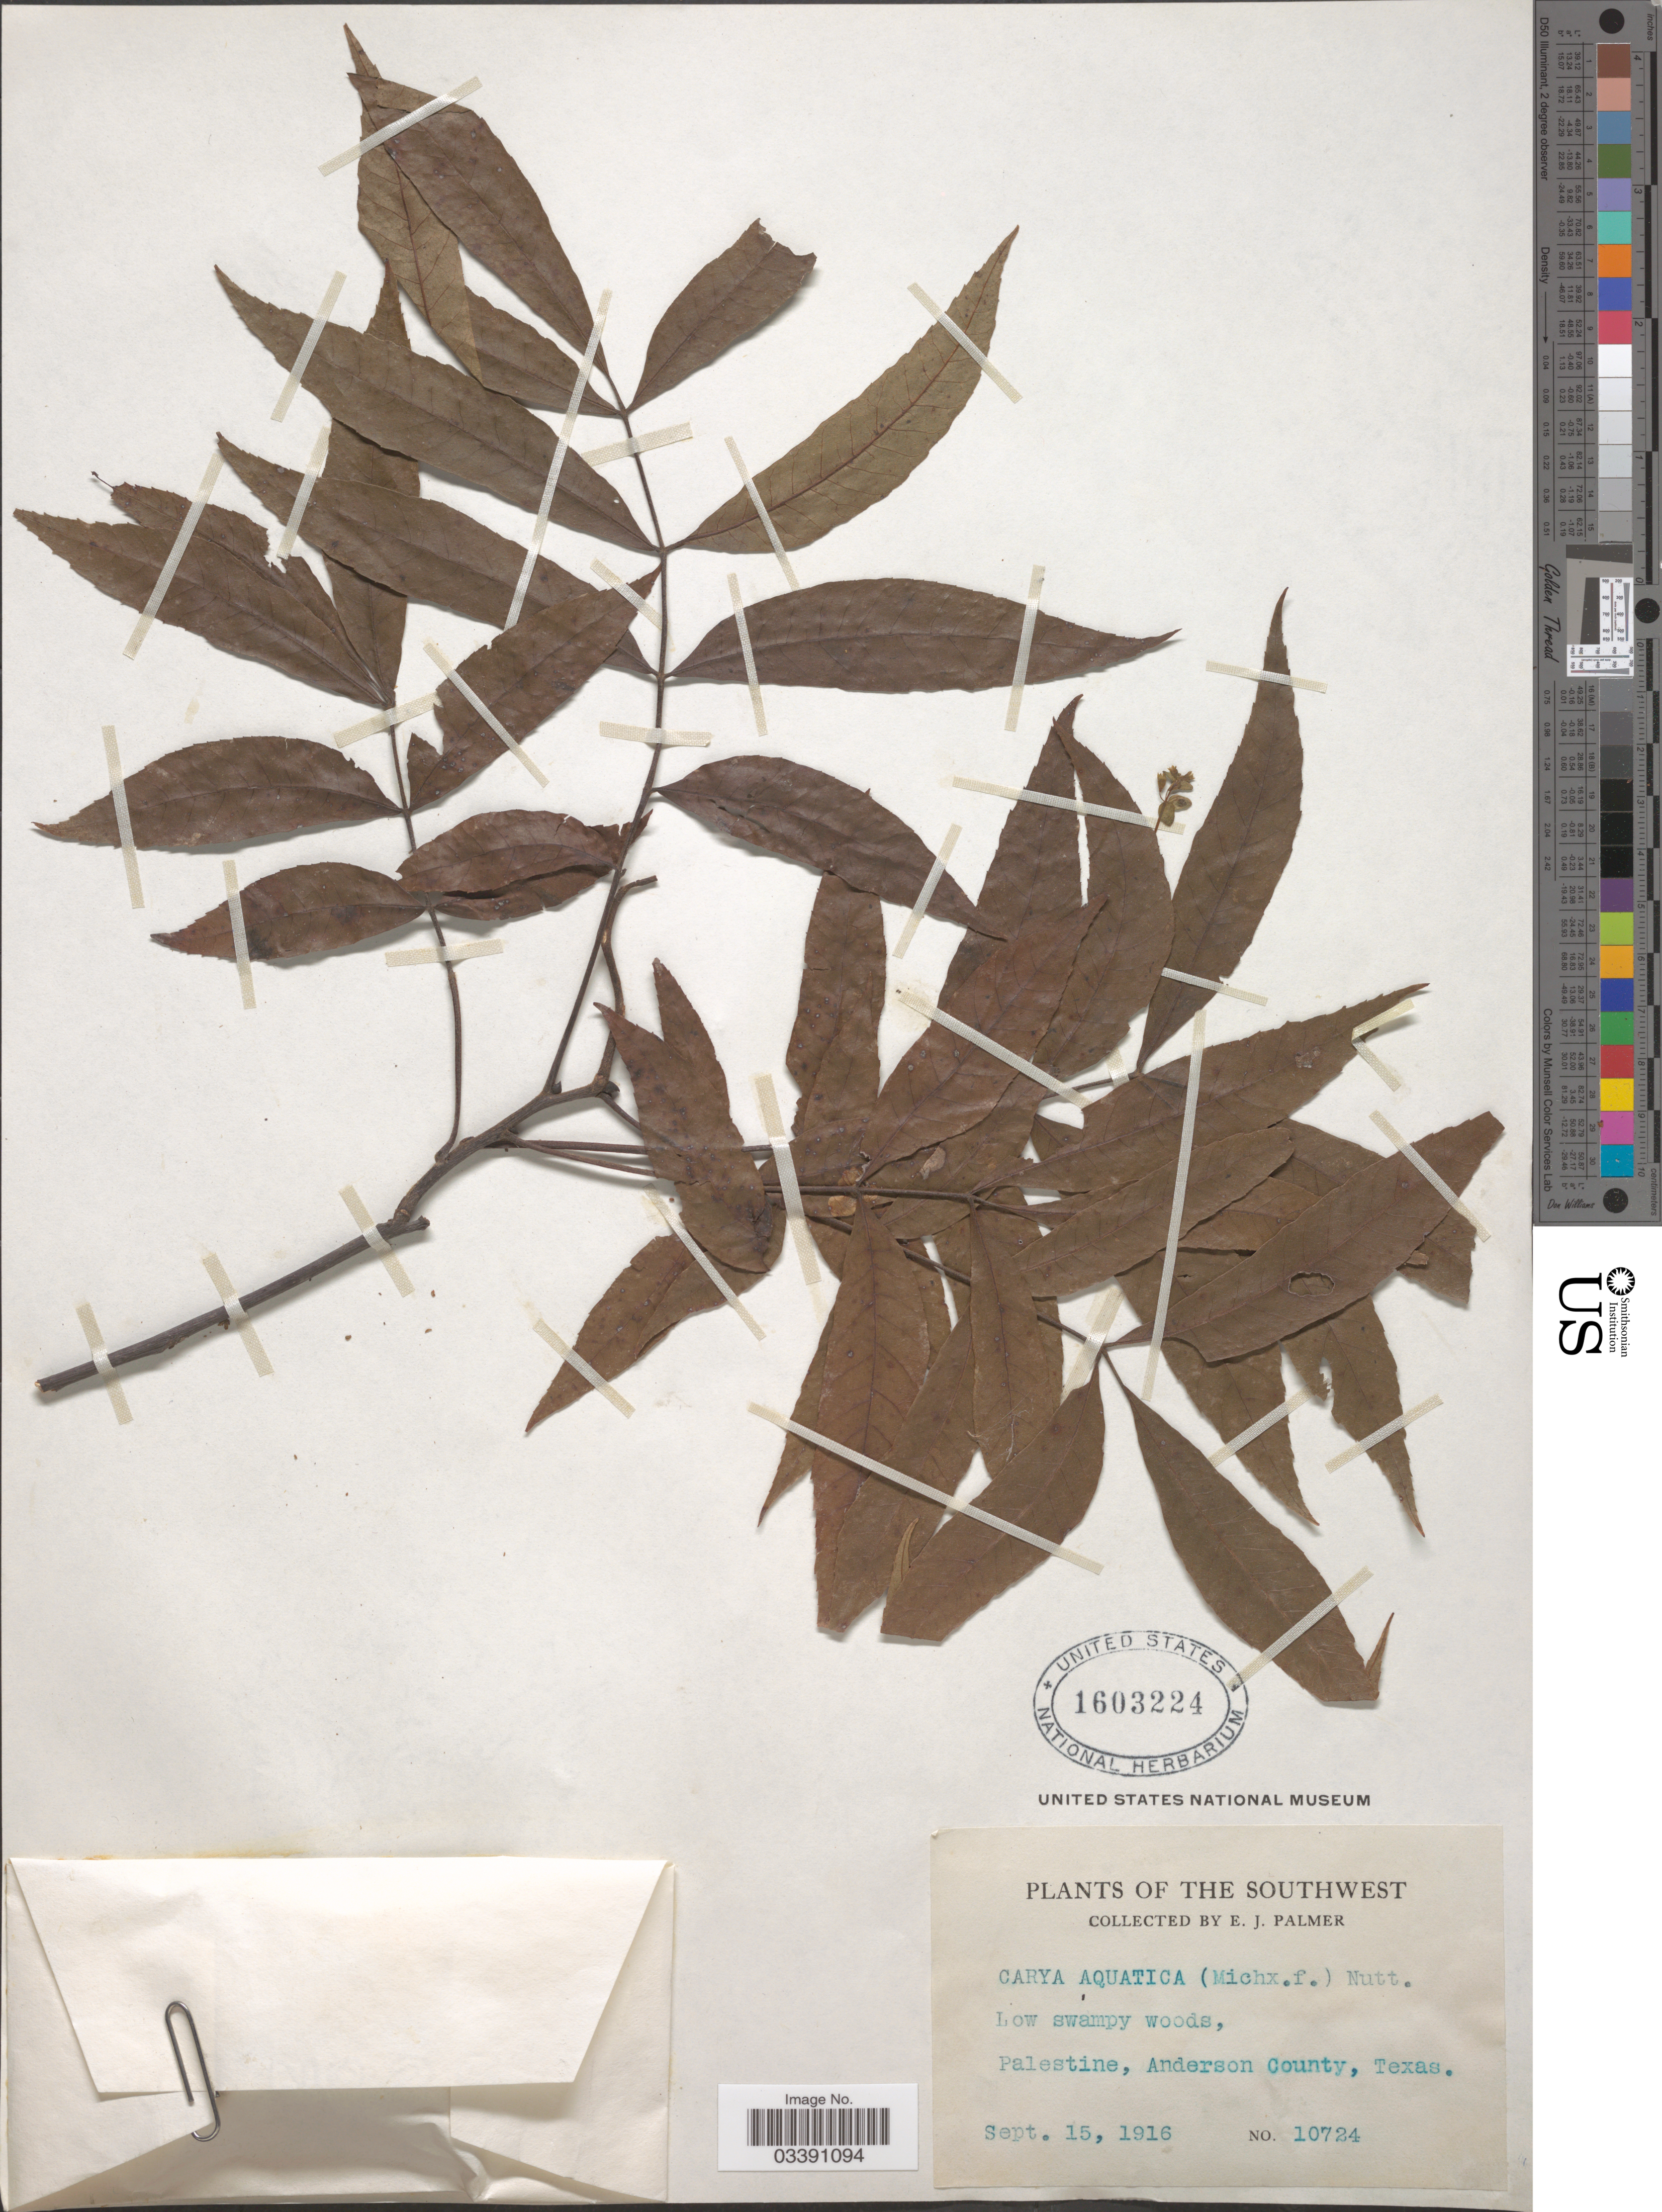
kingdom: Plantae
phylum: Tracheophyta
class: Magnoliopsida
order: Fagales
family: Juglandaceae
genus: Carya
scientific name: Carya aquatica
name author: (F. Michx.) Nutt.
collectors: E. J. Palmer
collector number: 10724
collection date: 1916-09-15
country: United States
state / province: Texas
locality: The Southwest. Palestine, Anderson County.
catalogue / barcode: US 1603224